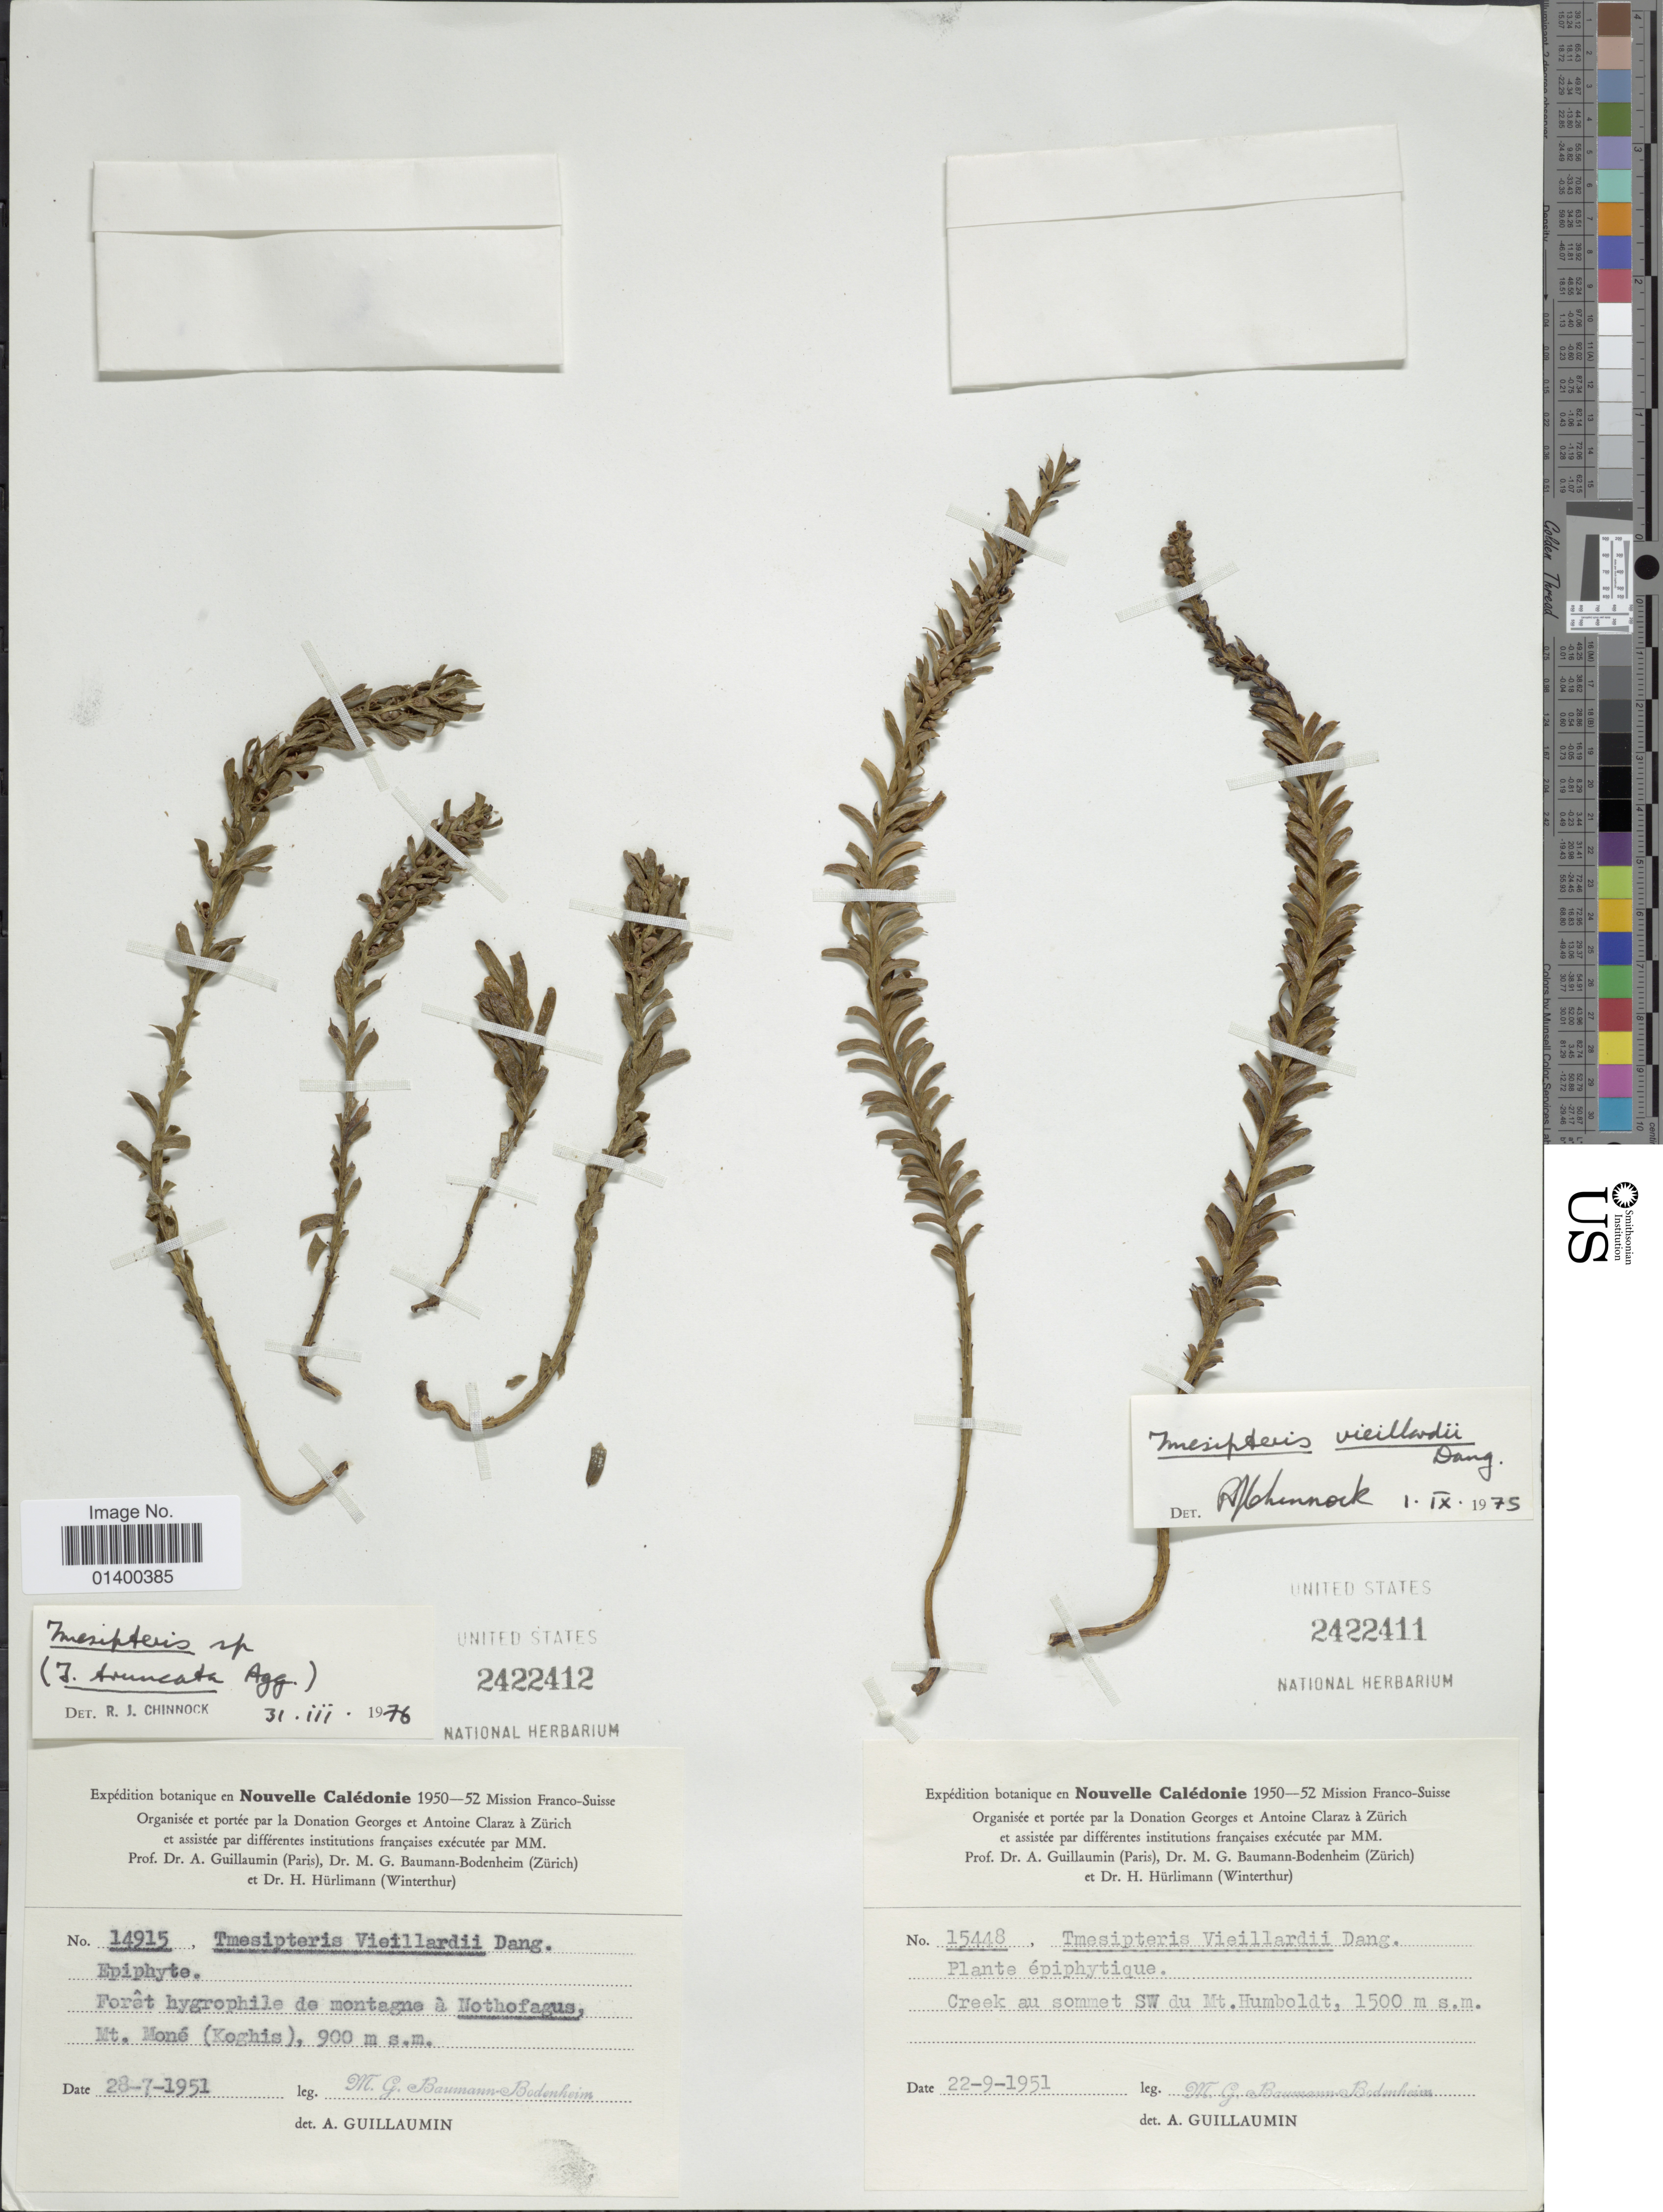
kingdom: Plantae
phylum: Tracheophyta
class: Polypodiopsida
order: Psilotales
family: Psilotaceae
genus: Tmesipteris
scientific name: Tmesipteris vieillardii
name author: P.A. Dang.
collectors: M. G. Baumann-Bodenheim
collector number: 15448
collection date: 1951-09-22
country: New Caledonia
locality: Creek au sommet SW du Mt. Humboldt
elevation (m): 1500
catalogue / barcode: US 2422411